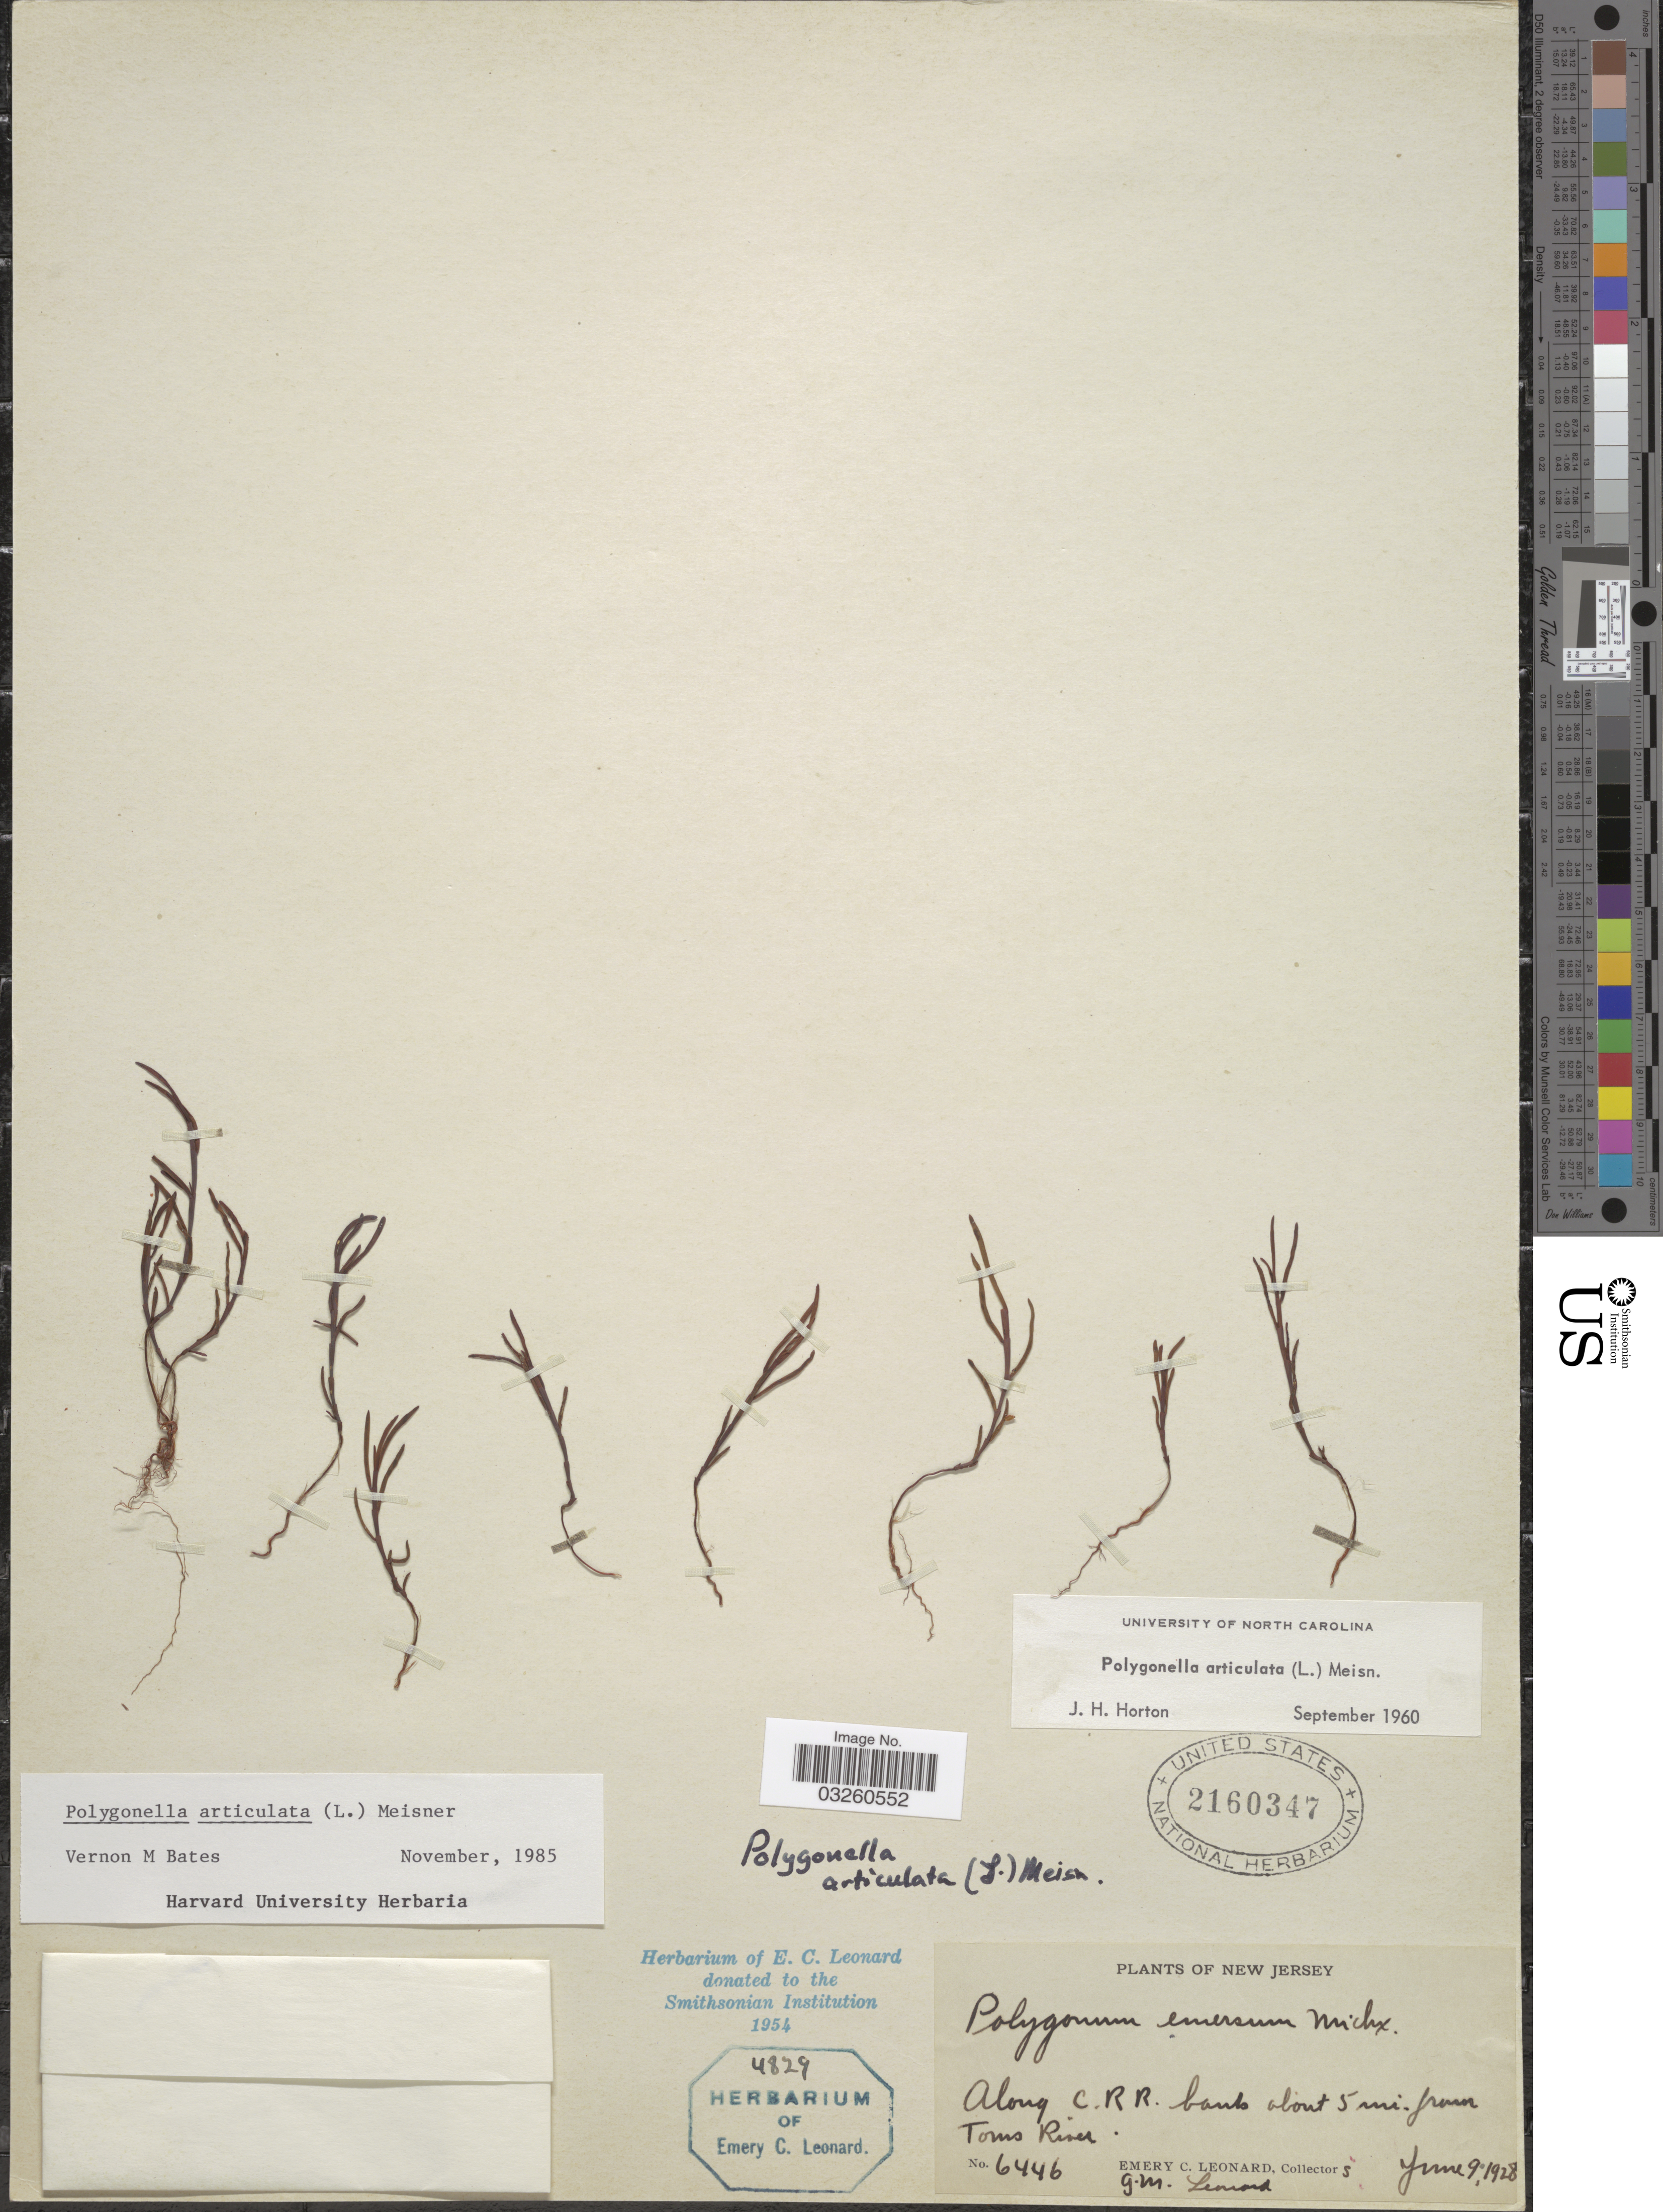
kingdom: Plantae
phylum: Tracheophyta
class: Magnoliopsida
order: Caryophyllales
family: Polygonaceae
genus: Polygonella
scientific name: Polygonella articulata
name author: (L.) Meisn.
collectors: E. C. Leonard & G. M. Leonard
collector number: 6446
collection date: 1928-06-09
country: United States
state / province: New Jersey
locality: Along C.R.R. banks about 5 mi. from Toms River.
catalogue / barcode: US 2160347